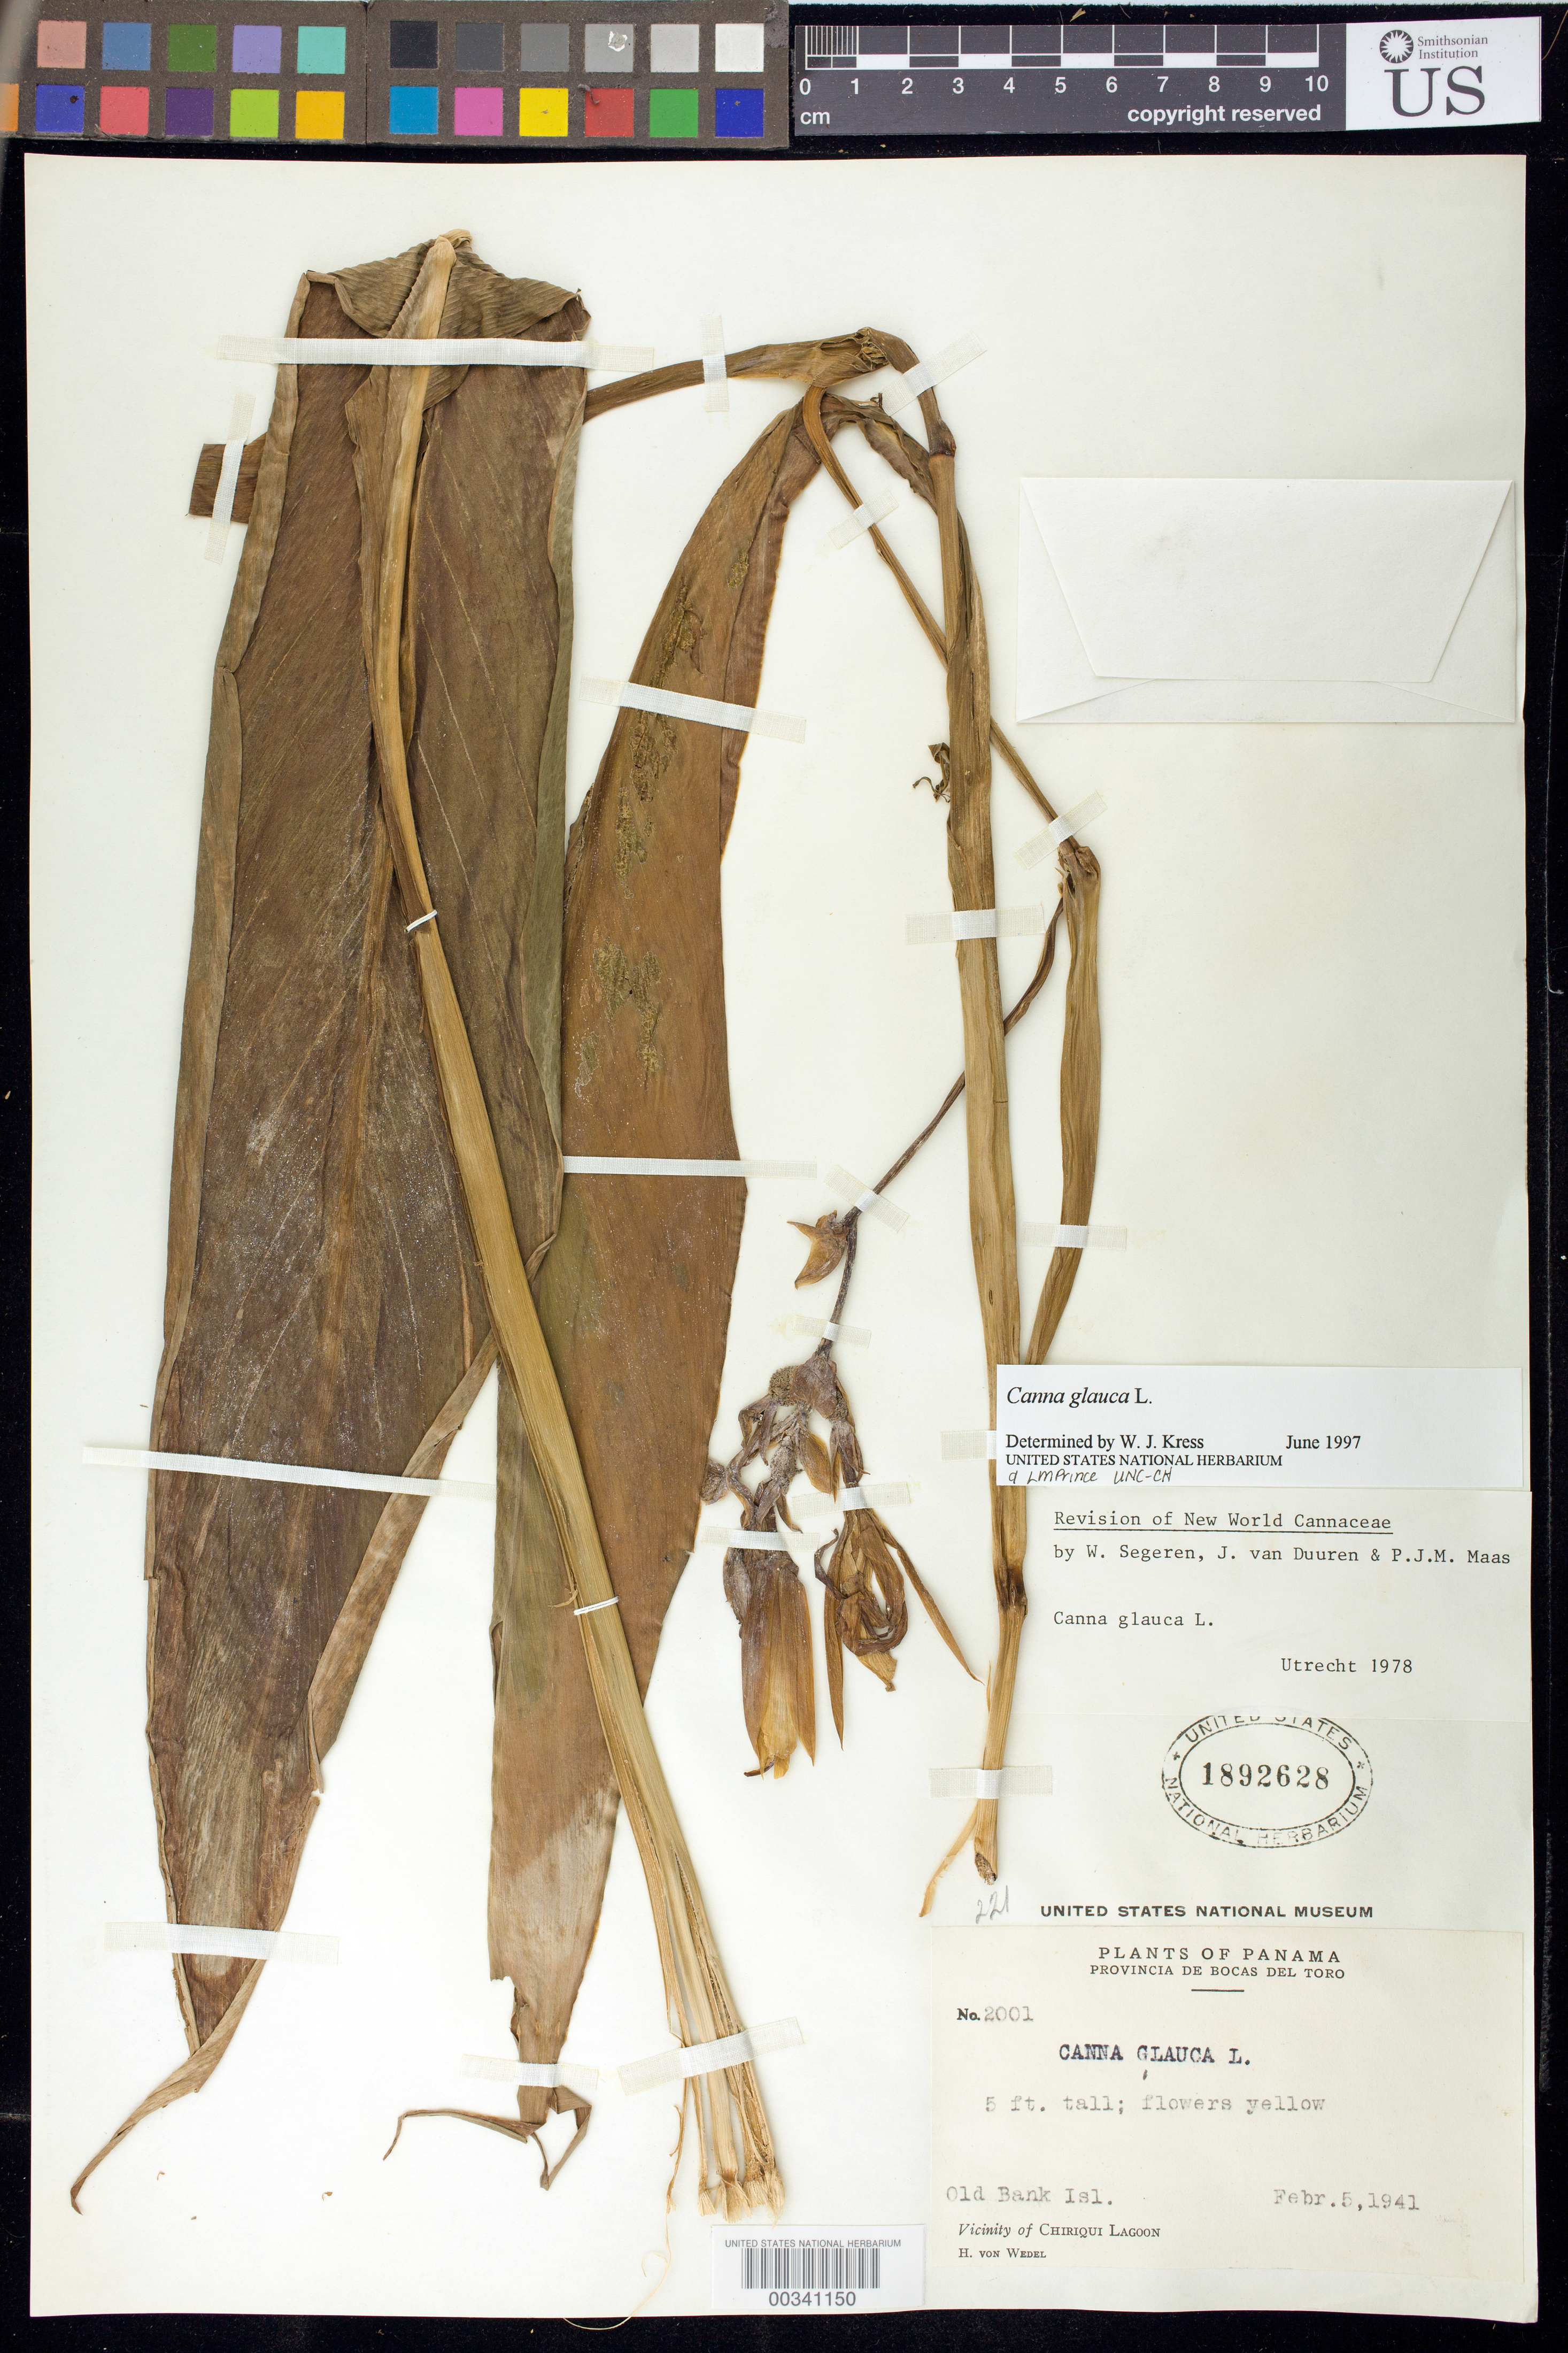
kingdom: Plantae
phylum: Tracheophyta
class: Liliopsida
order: Zingiberales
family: Cannaceae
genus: Canna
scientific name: Canna glauca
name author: L.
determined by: Maas, Paul J. M.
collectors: H. von Wedel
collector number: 2001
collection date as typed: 05 Feb 1941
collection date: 1941-02-05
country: Panama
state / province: Bocas del Toro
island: Bastimentos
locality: Old Bank Island [= Isla Bastimentos], vicinity of Chiriquí Lagoon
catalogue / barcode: US 1892628